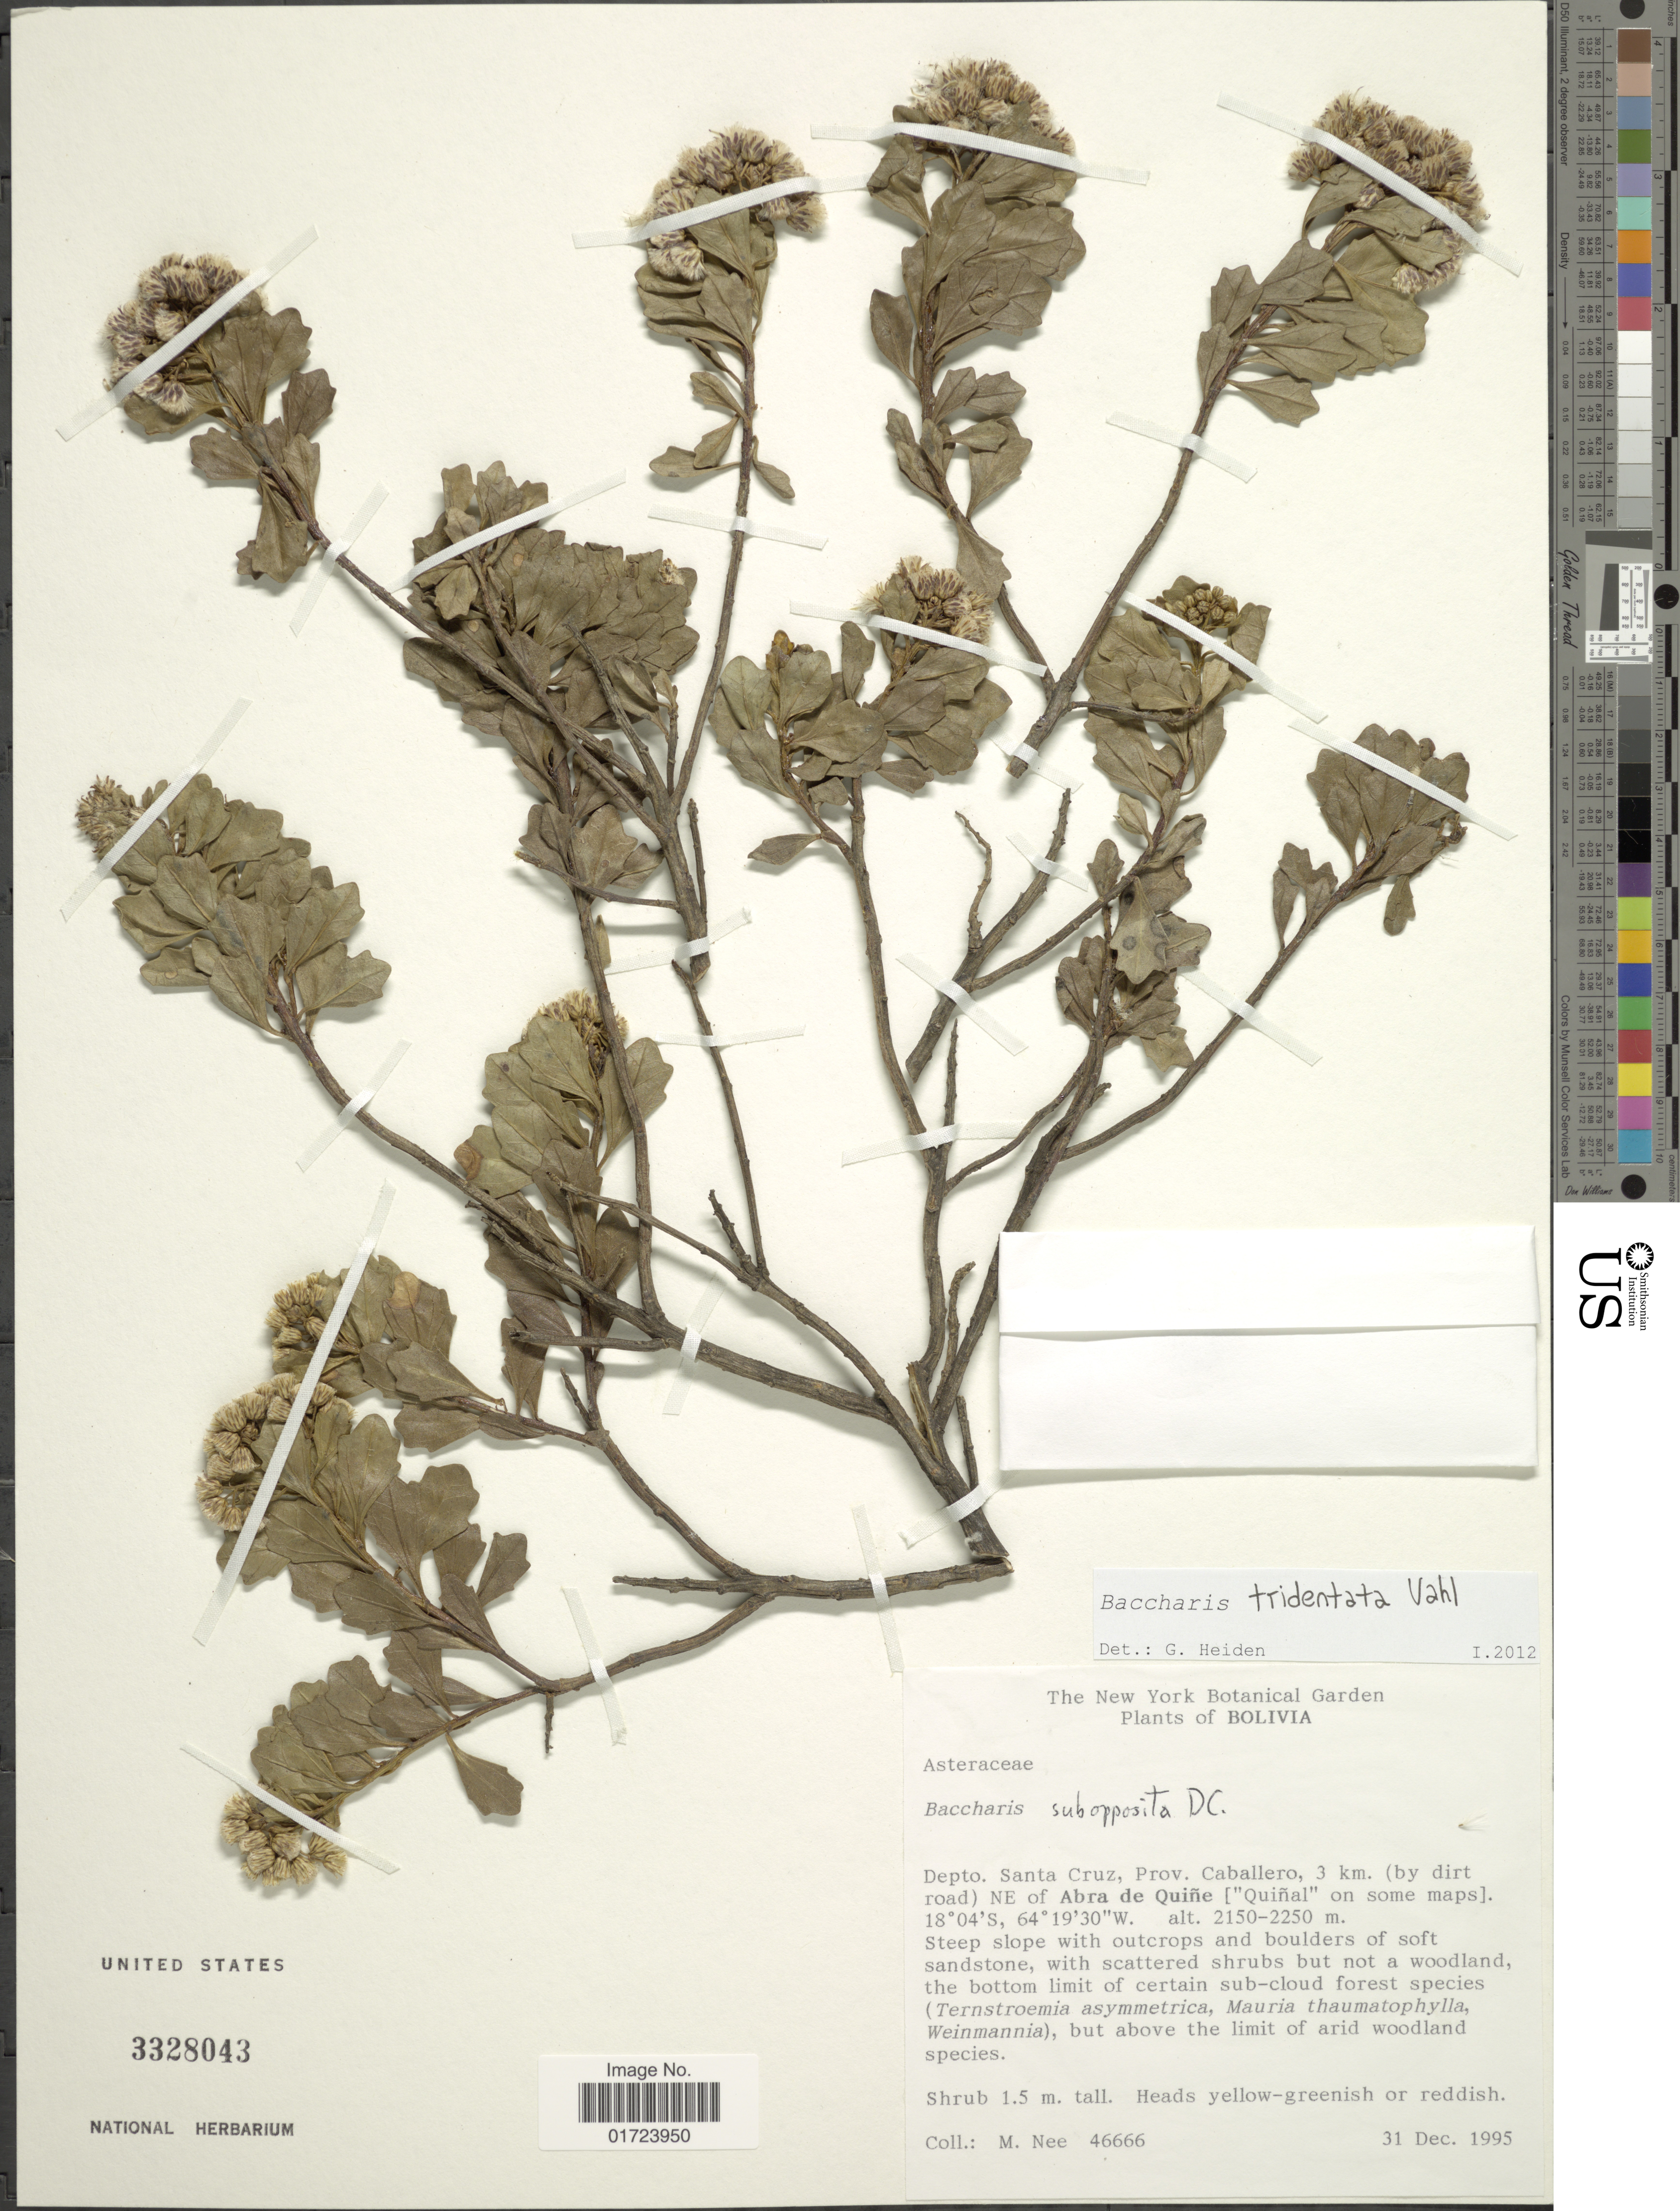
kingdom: Plantae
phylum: Tracheophyta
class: Magnoliopsida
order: Asterales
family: Asteraceae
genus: Baccharis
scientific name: Baccharis tridentata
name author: Vahl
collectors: M. Nee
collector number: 46666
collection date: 1995-12-31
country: Bolivia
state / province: Santa Cruz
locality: Depto. Santa Cruz, Prov. Caballero, 3 km (by dirt road) NE of Abra de Quine.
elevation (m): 2150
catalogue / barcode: US 3328043